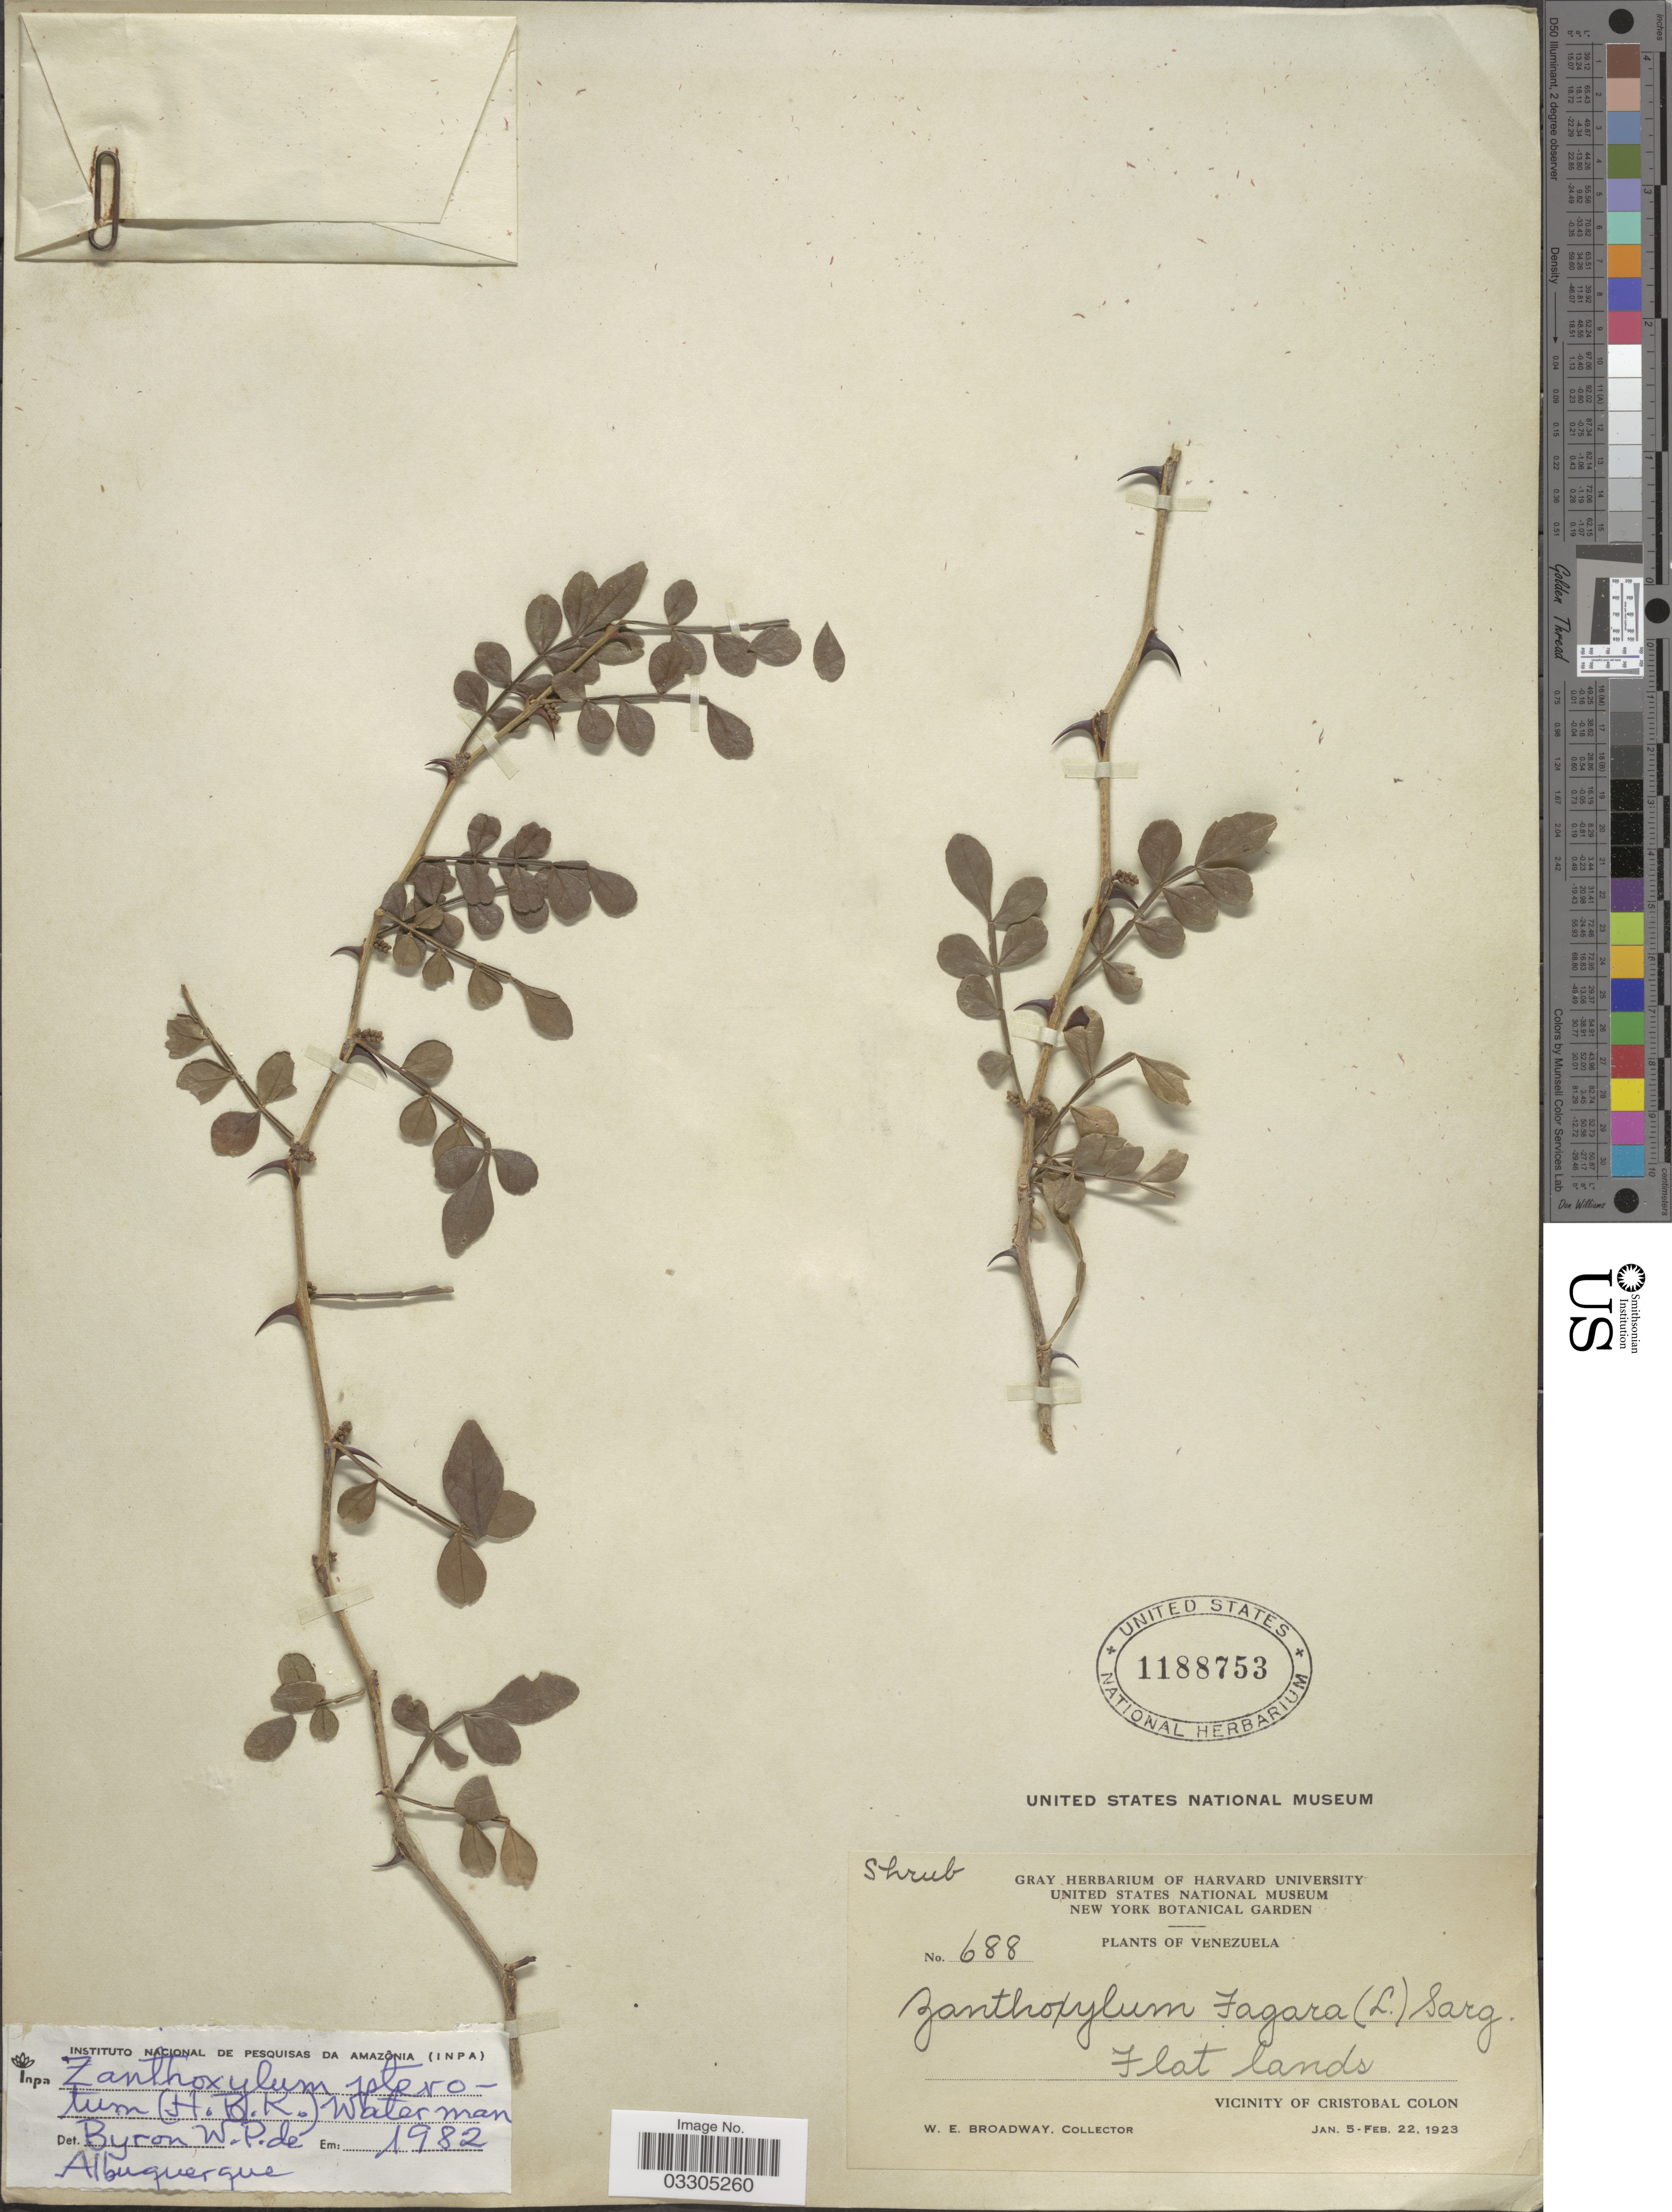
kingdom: Plantae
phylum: Tracheophyta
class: Magnoliopsida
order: Sapindales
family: Rutaceae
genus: Zanthoxylum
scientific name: Zanthoxylum fagara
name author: (L.) Sarg.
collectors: W. E. Broadway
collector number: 688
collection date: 1923-01-05/1923-02-22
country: Venezuela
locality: Vicinity of Cristobal Colon.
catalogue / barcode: US 1188753